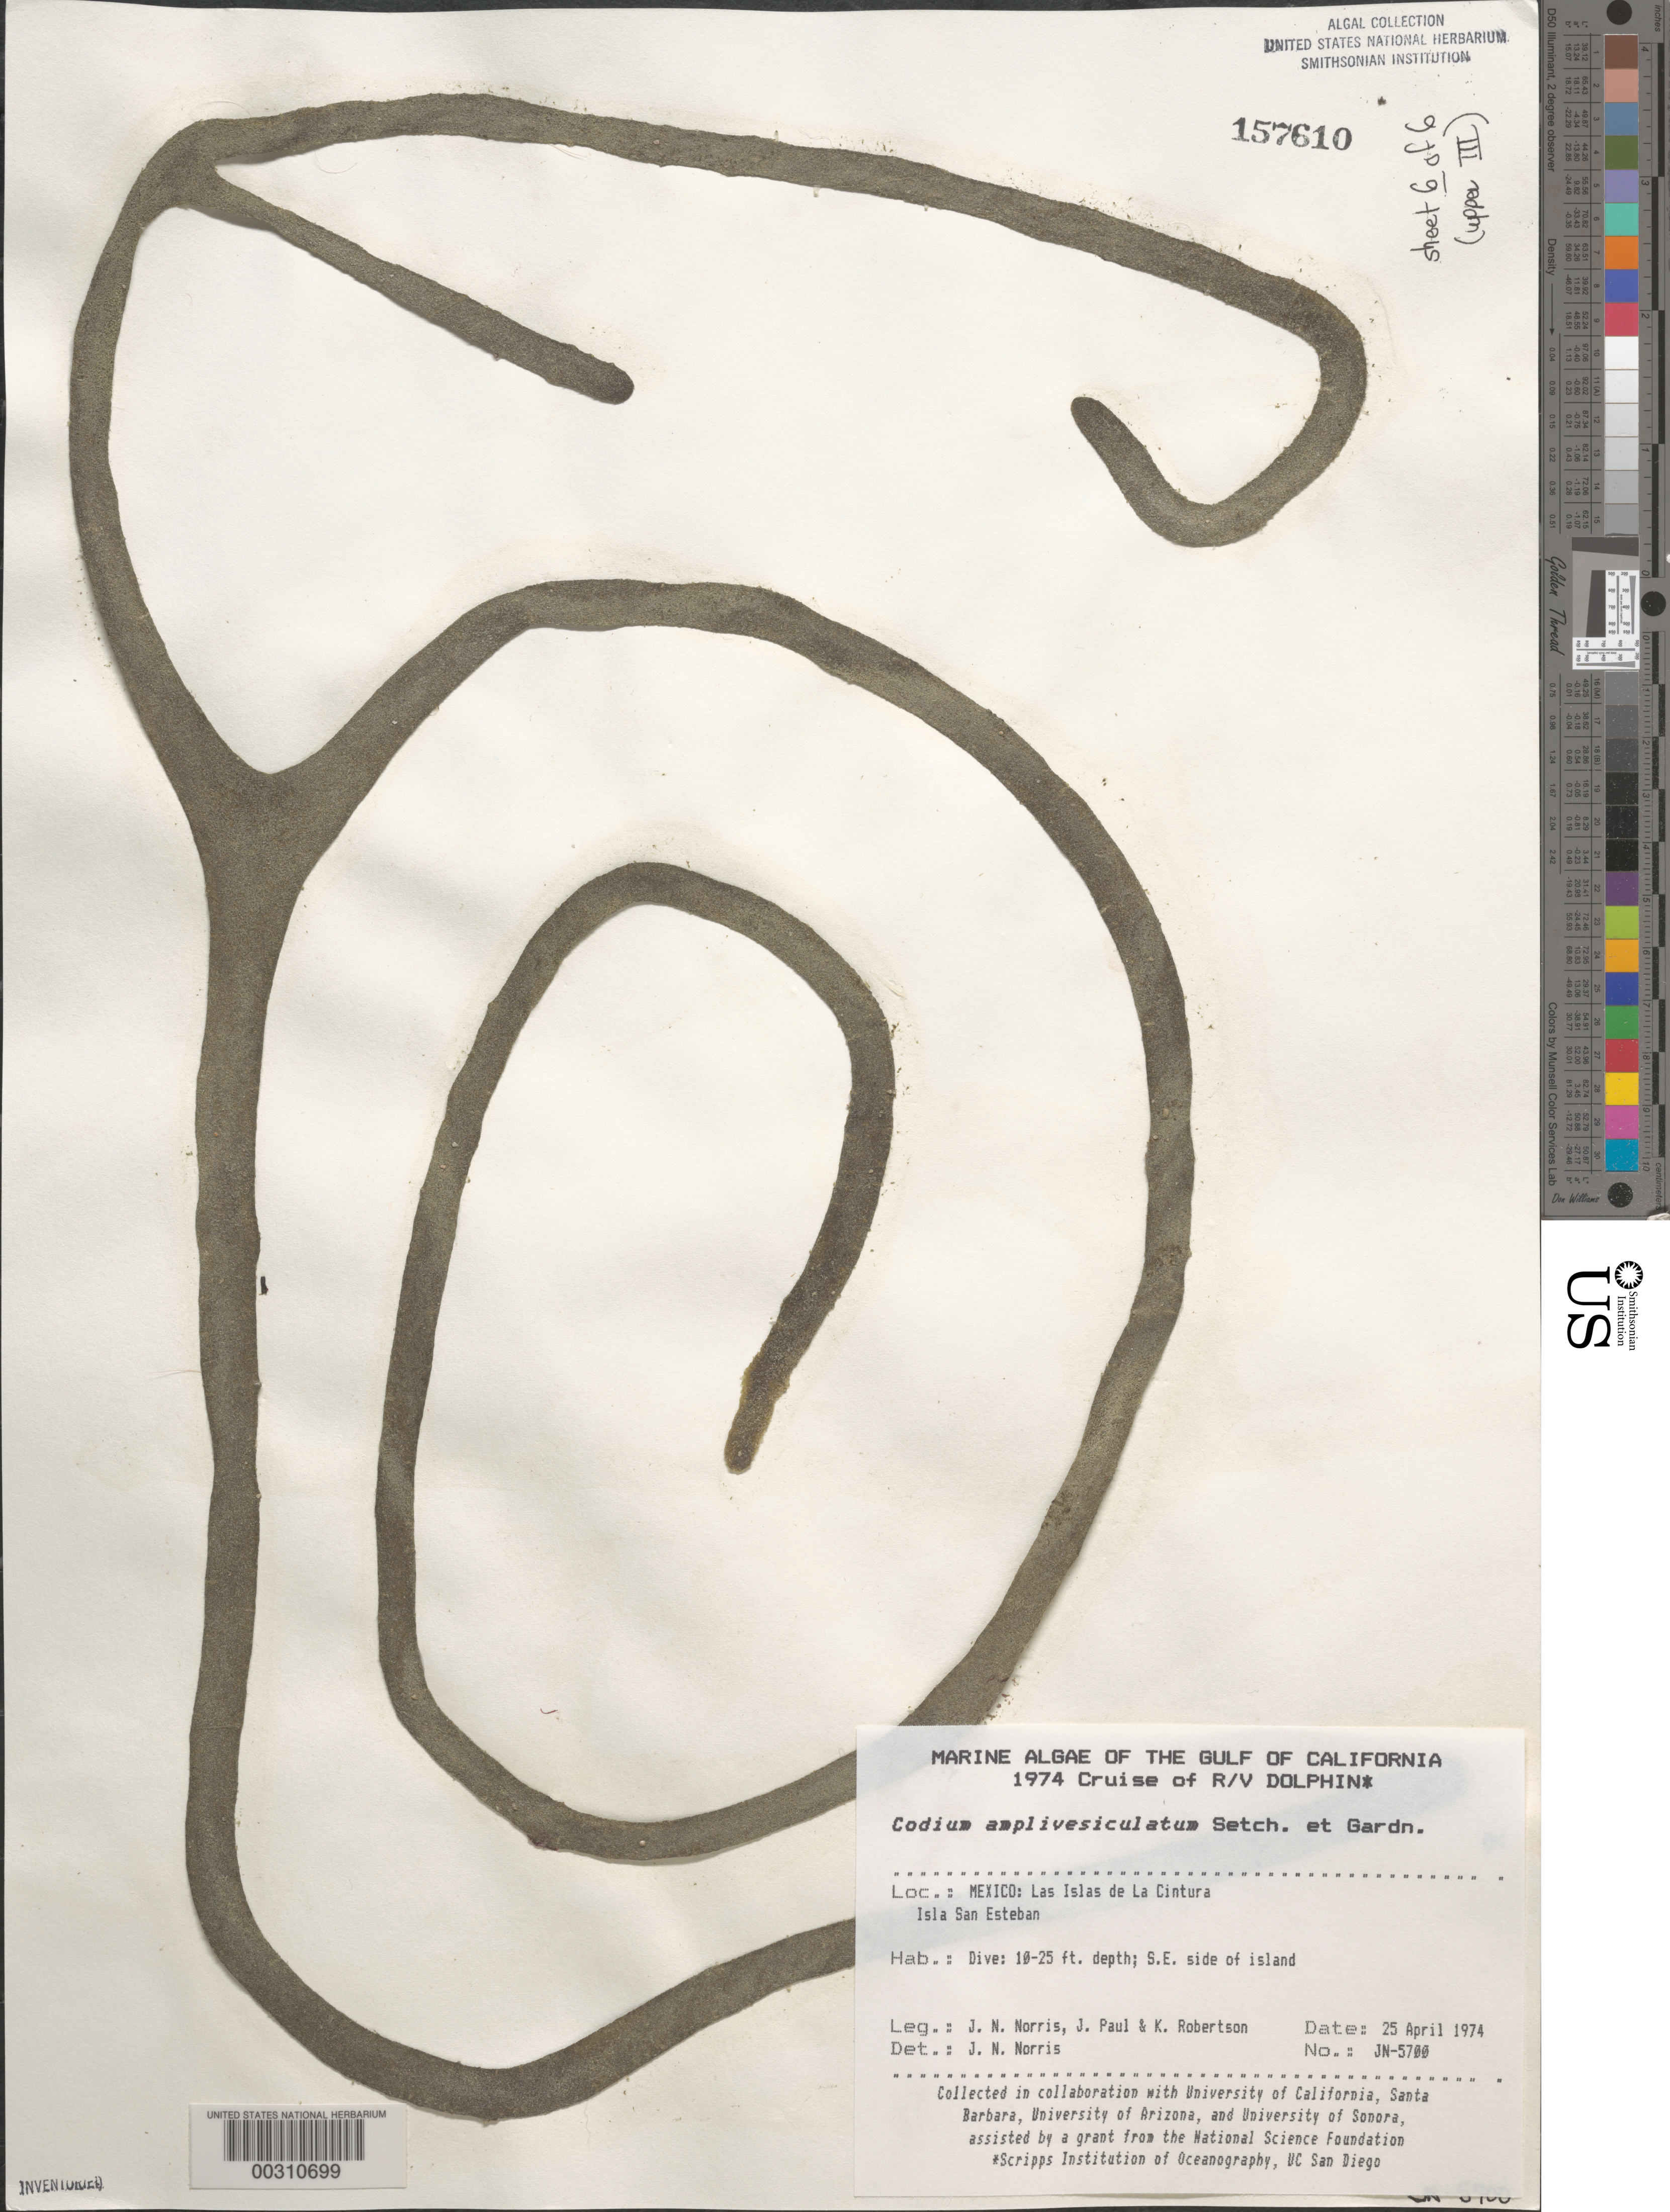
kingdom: Plantae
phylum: Chlorophyta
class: Ulvophyceae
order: Bryopsidales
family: Codiaceae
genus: Codium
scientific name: Codium amplivesiculatum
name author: Setch. & N.L. Gardner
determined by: Norris, James N.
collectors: J. N. Norris, J. Paul & K. Robertson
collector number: JN-5700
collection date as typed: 25 Apr 1974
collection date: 1974-04-25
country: Mexico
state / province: Baja California Norte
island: Isla San Esteban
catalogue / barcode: US 157610